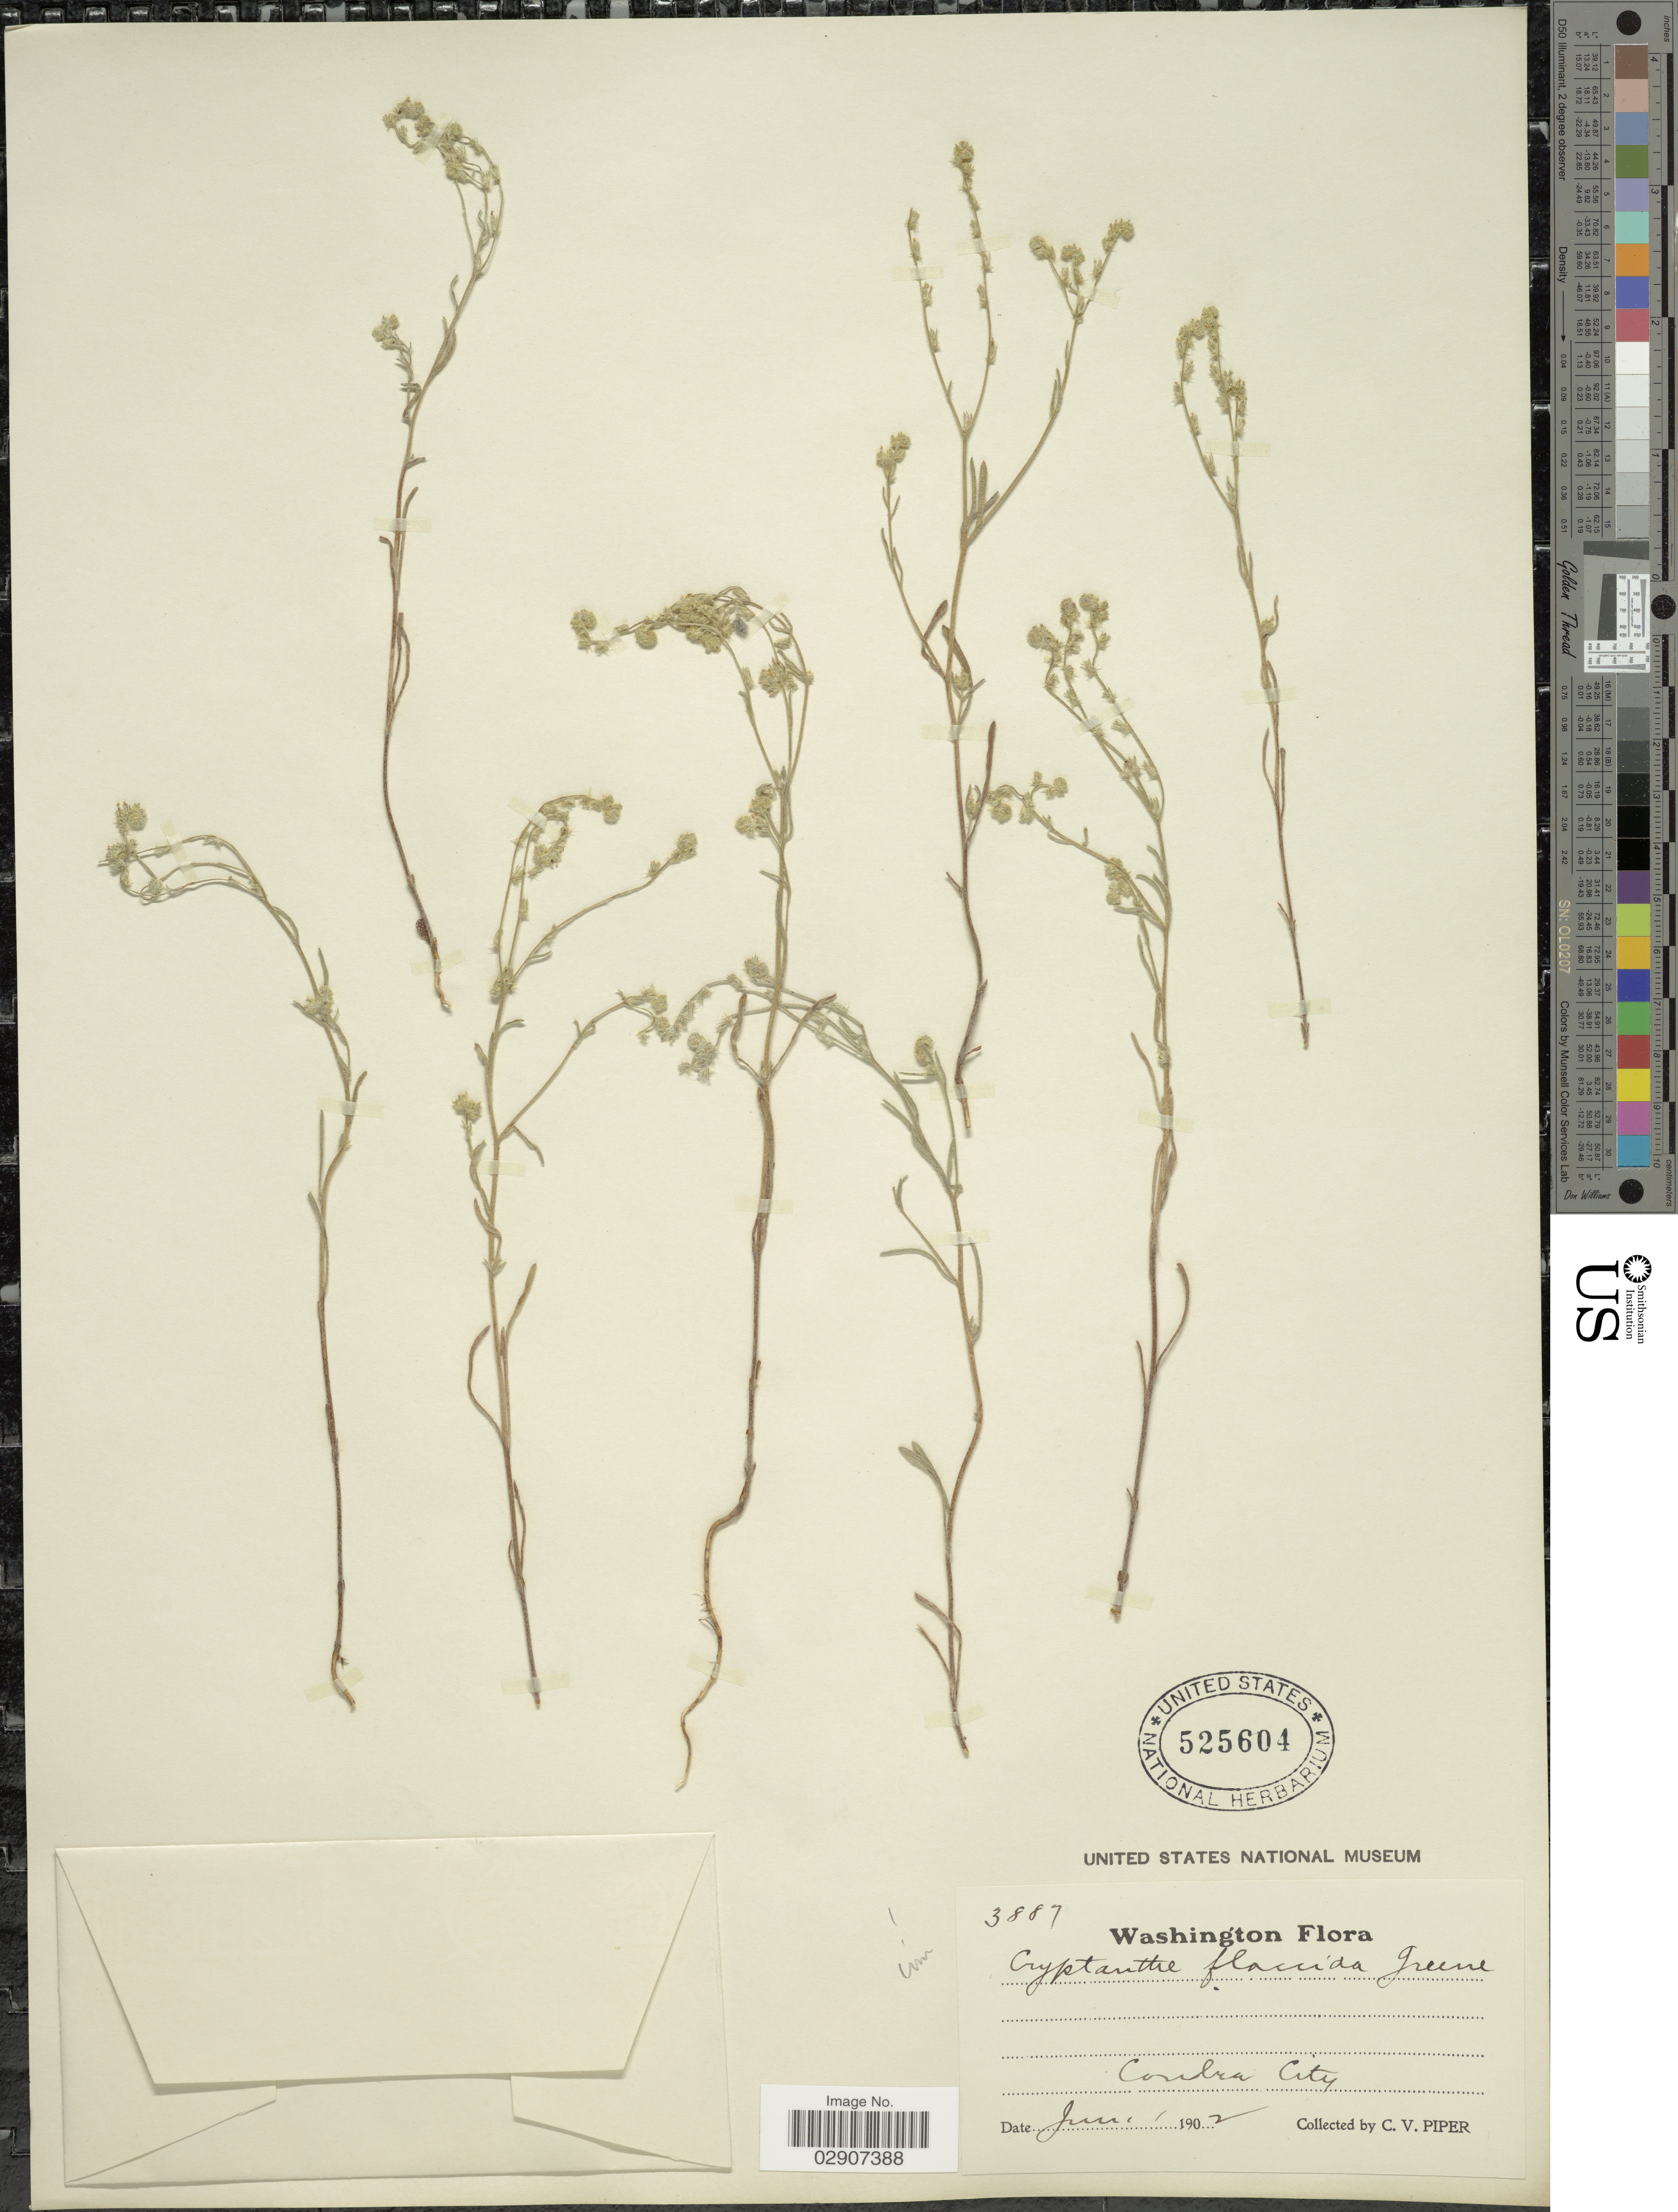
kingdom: Plantae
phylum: Tracheophyta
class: Magnoliopsida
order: Boraginales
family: Boraginaceae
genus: Cryptantha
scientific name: Cryptantha flaccida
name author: (Douglas ex Lehm.) Greene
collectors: C. V. Piper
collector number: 3887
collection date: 1902-06-01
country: United States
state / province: Washington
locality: Coulea City.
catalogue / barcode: US 525604